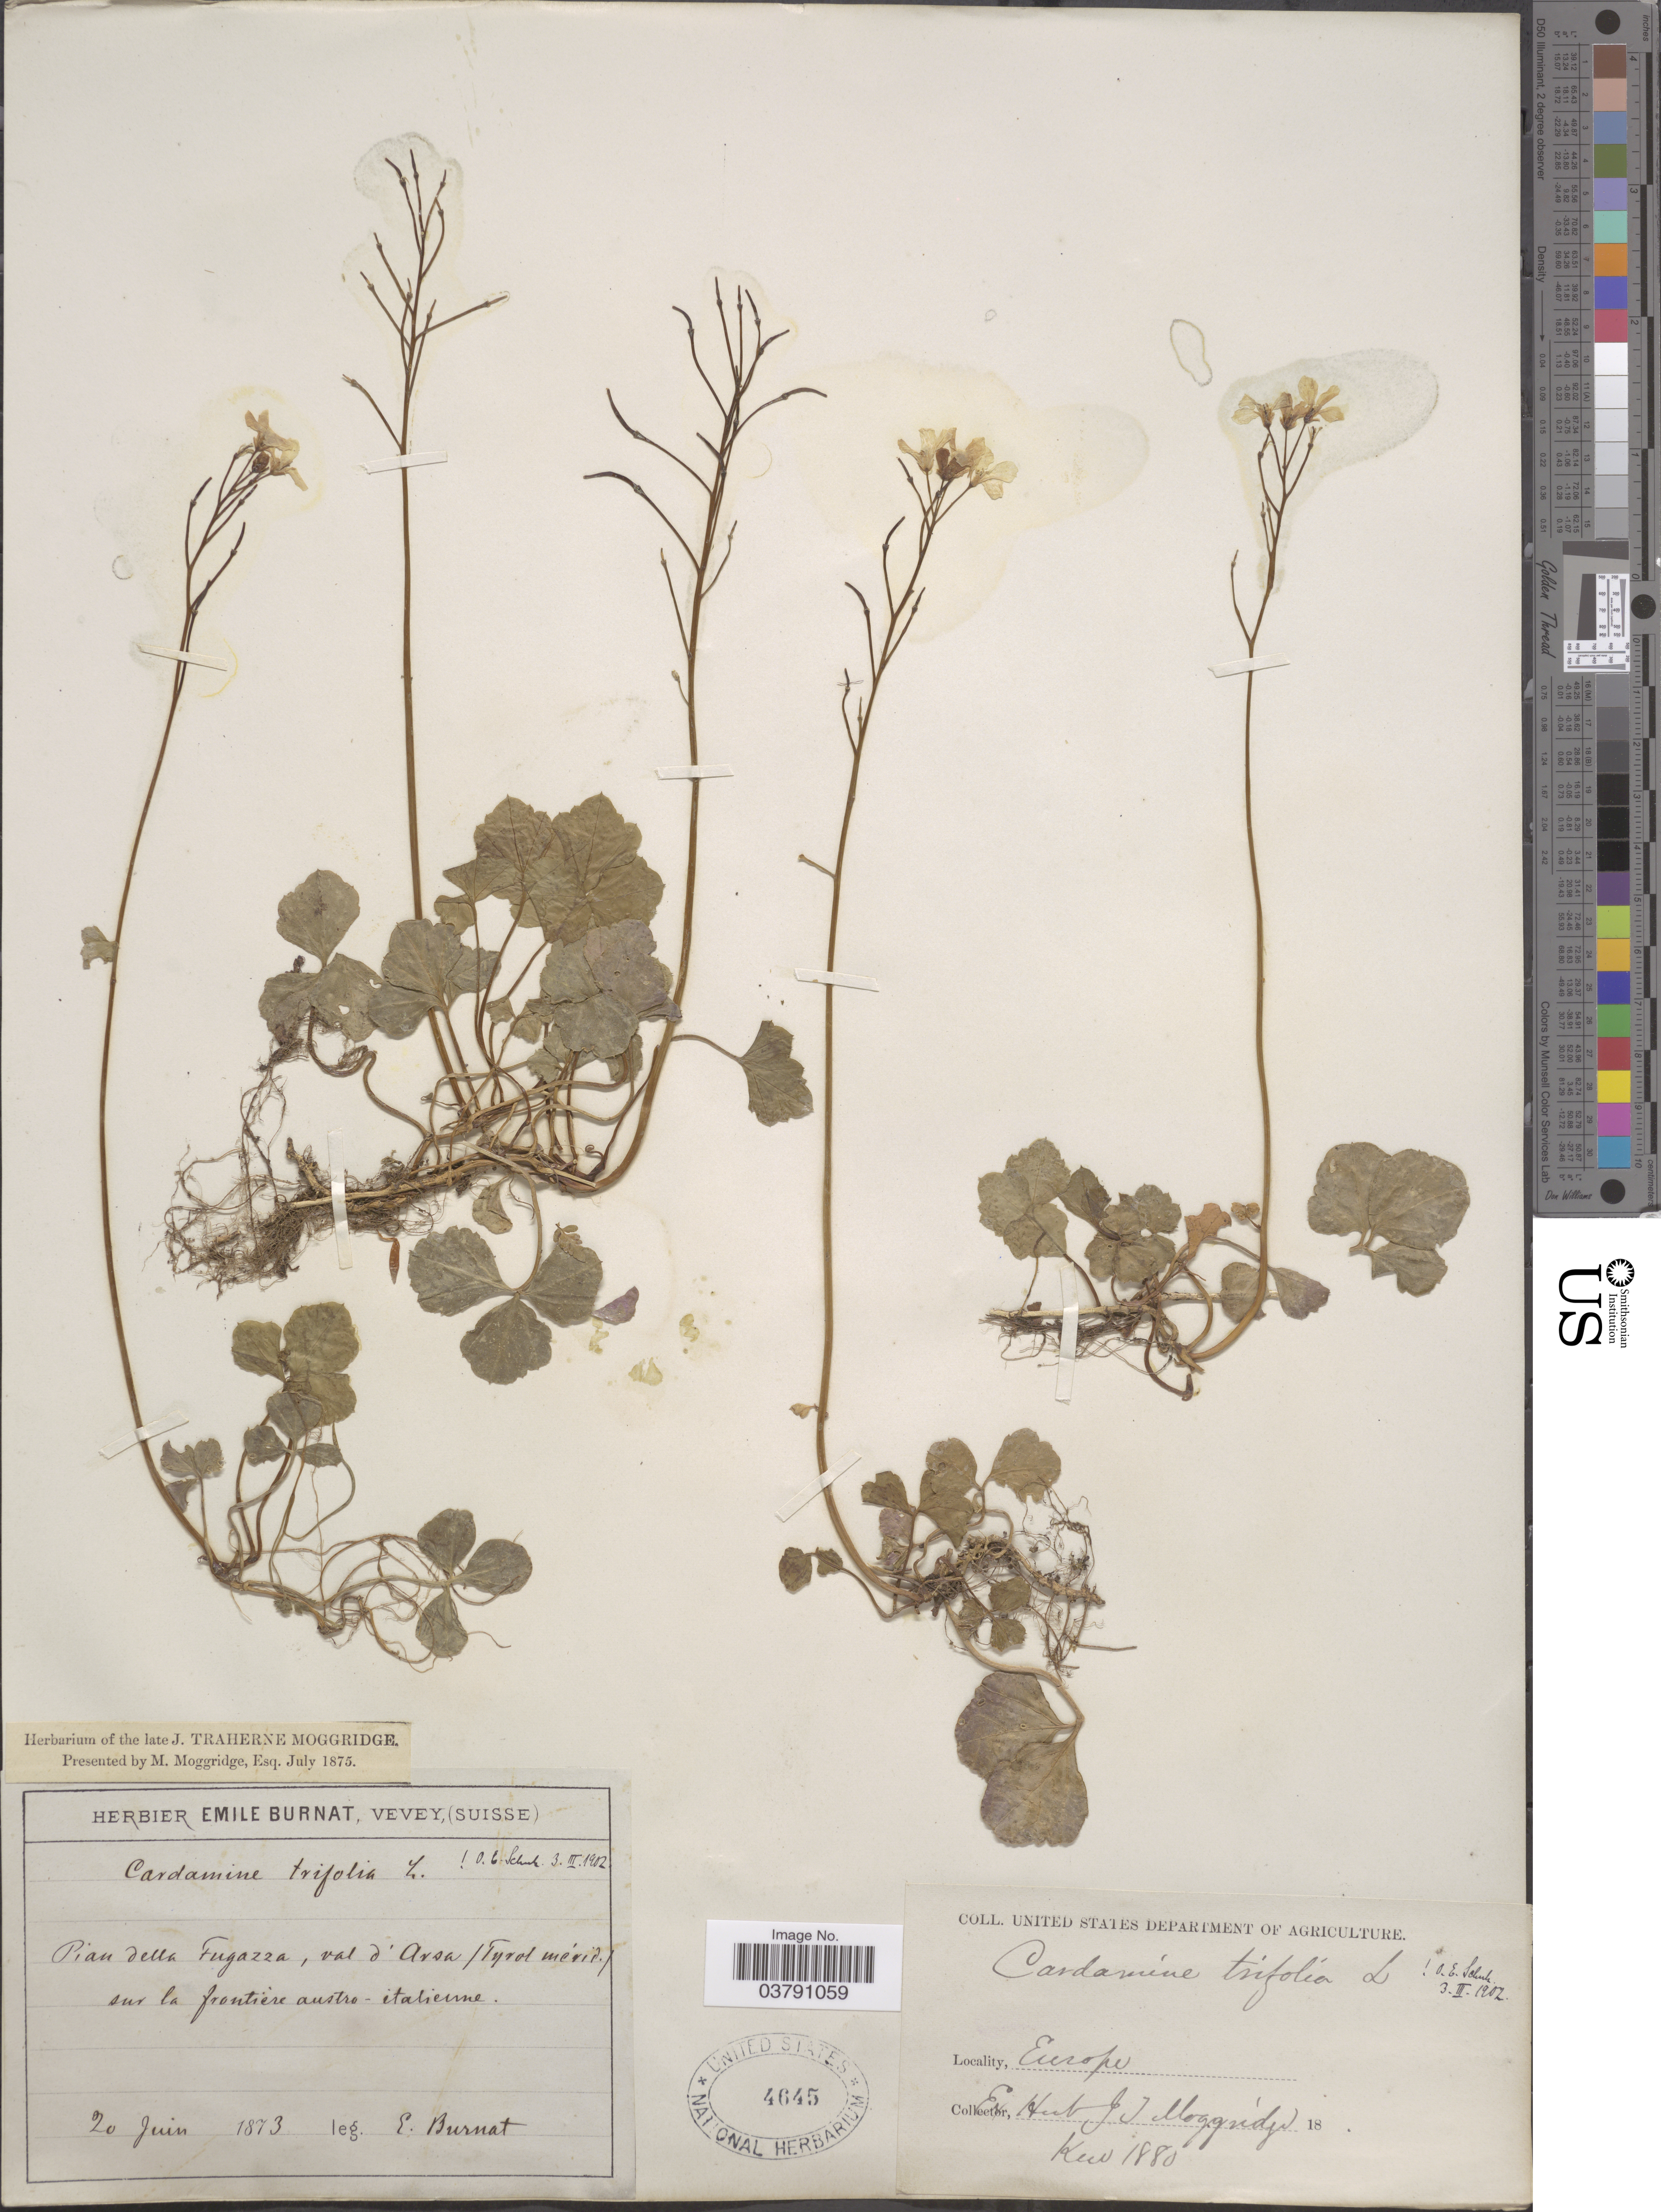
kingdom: Plantae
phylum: Tracheophyta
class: Magnoliopsida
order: Brassicales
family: Brassicaceae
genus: Cardamine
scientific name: Cardamine trifolia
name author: L.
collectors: E. Burnat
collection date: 1873-06-20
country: Italy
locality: Pian della Fugazza, val d; Arsa (Tyrol mérid.) sur la frontiere austro-italienne.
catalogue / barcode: US 4645